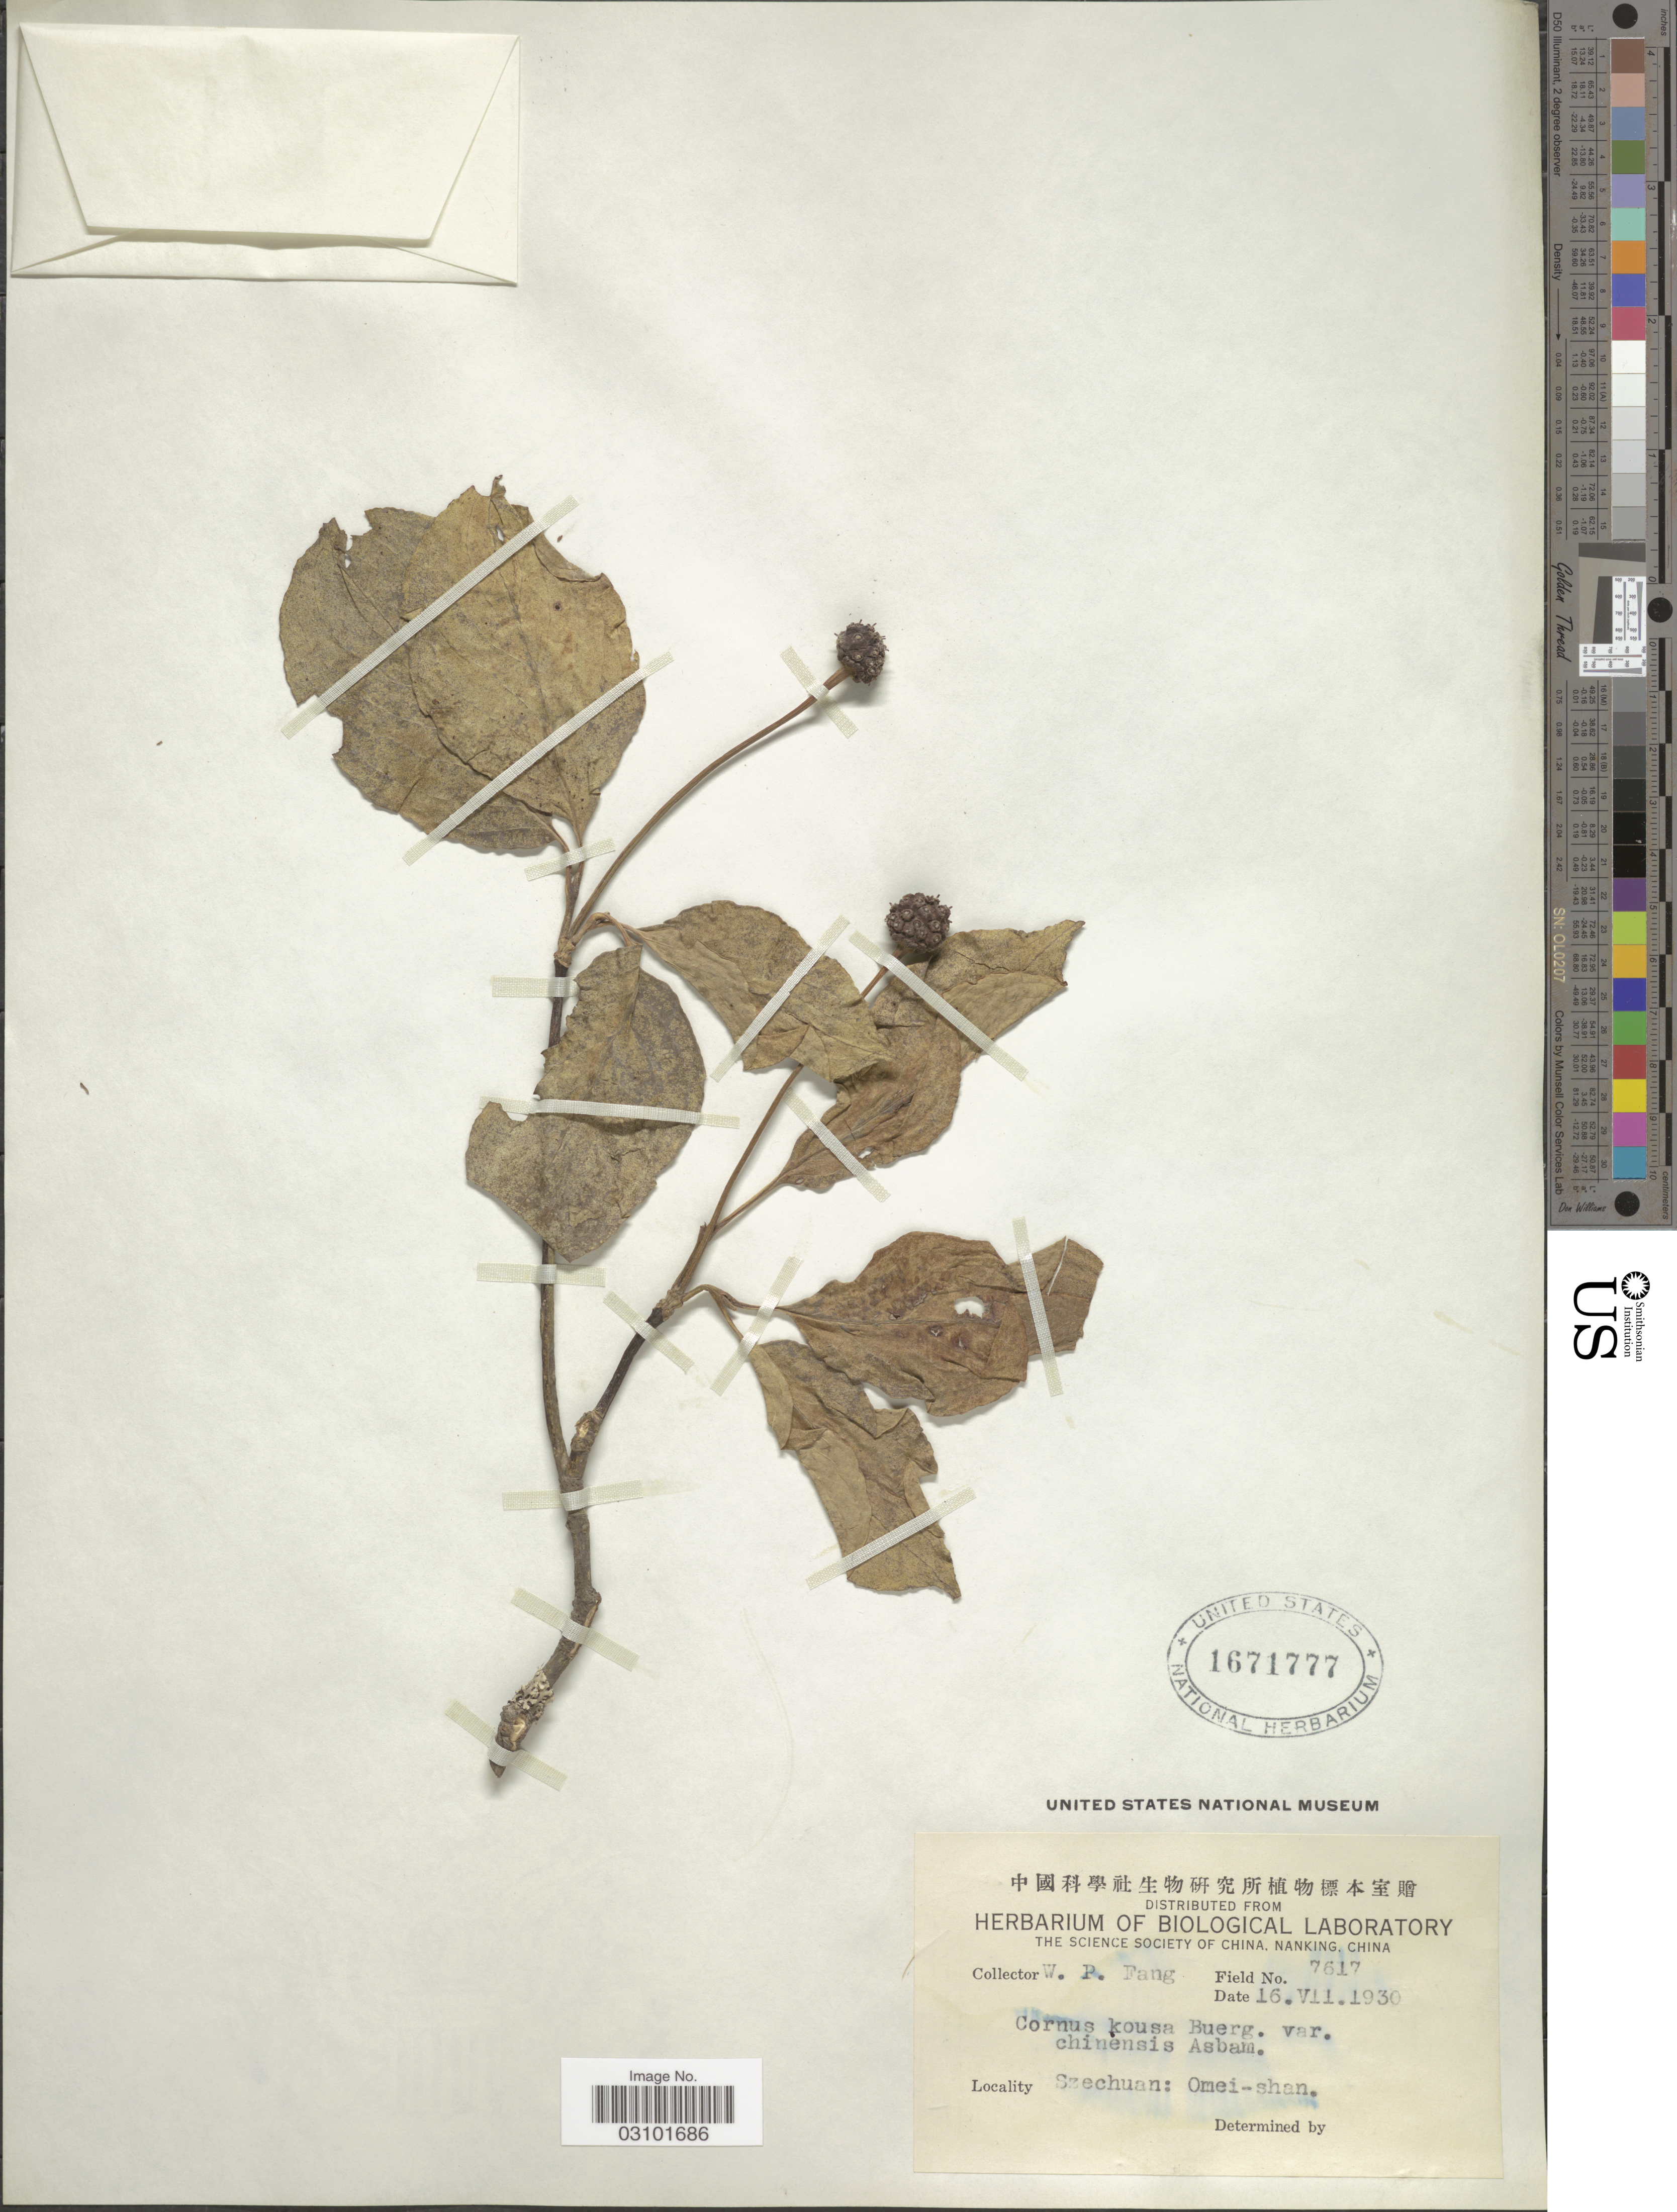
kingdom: Plantae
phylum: Tracheophyta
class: Magnoliopsida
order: Cornales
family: Cornaceae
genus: Cornus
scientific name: Cornus kousa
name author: F. Buerger ex Miq.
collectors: W. P. Fang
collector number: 7617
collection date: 1930-07-16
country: China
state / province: Sichuan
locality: Szechuan: Omei-shan.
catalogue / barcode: US 1671777